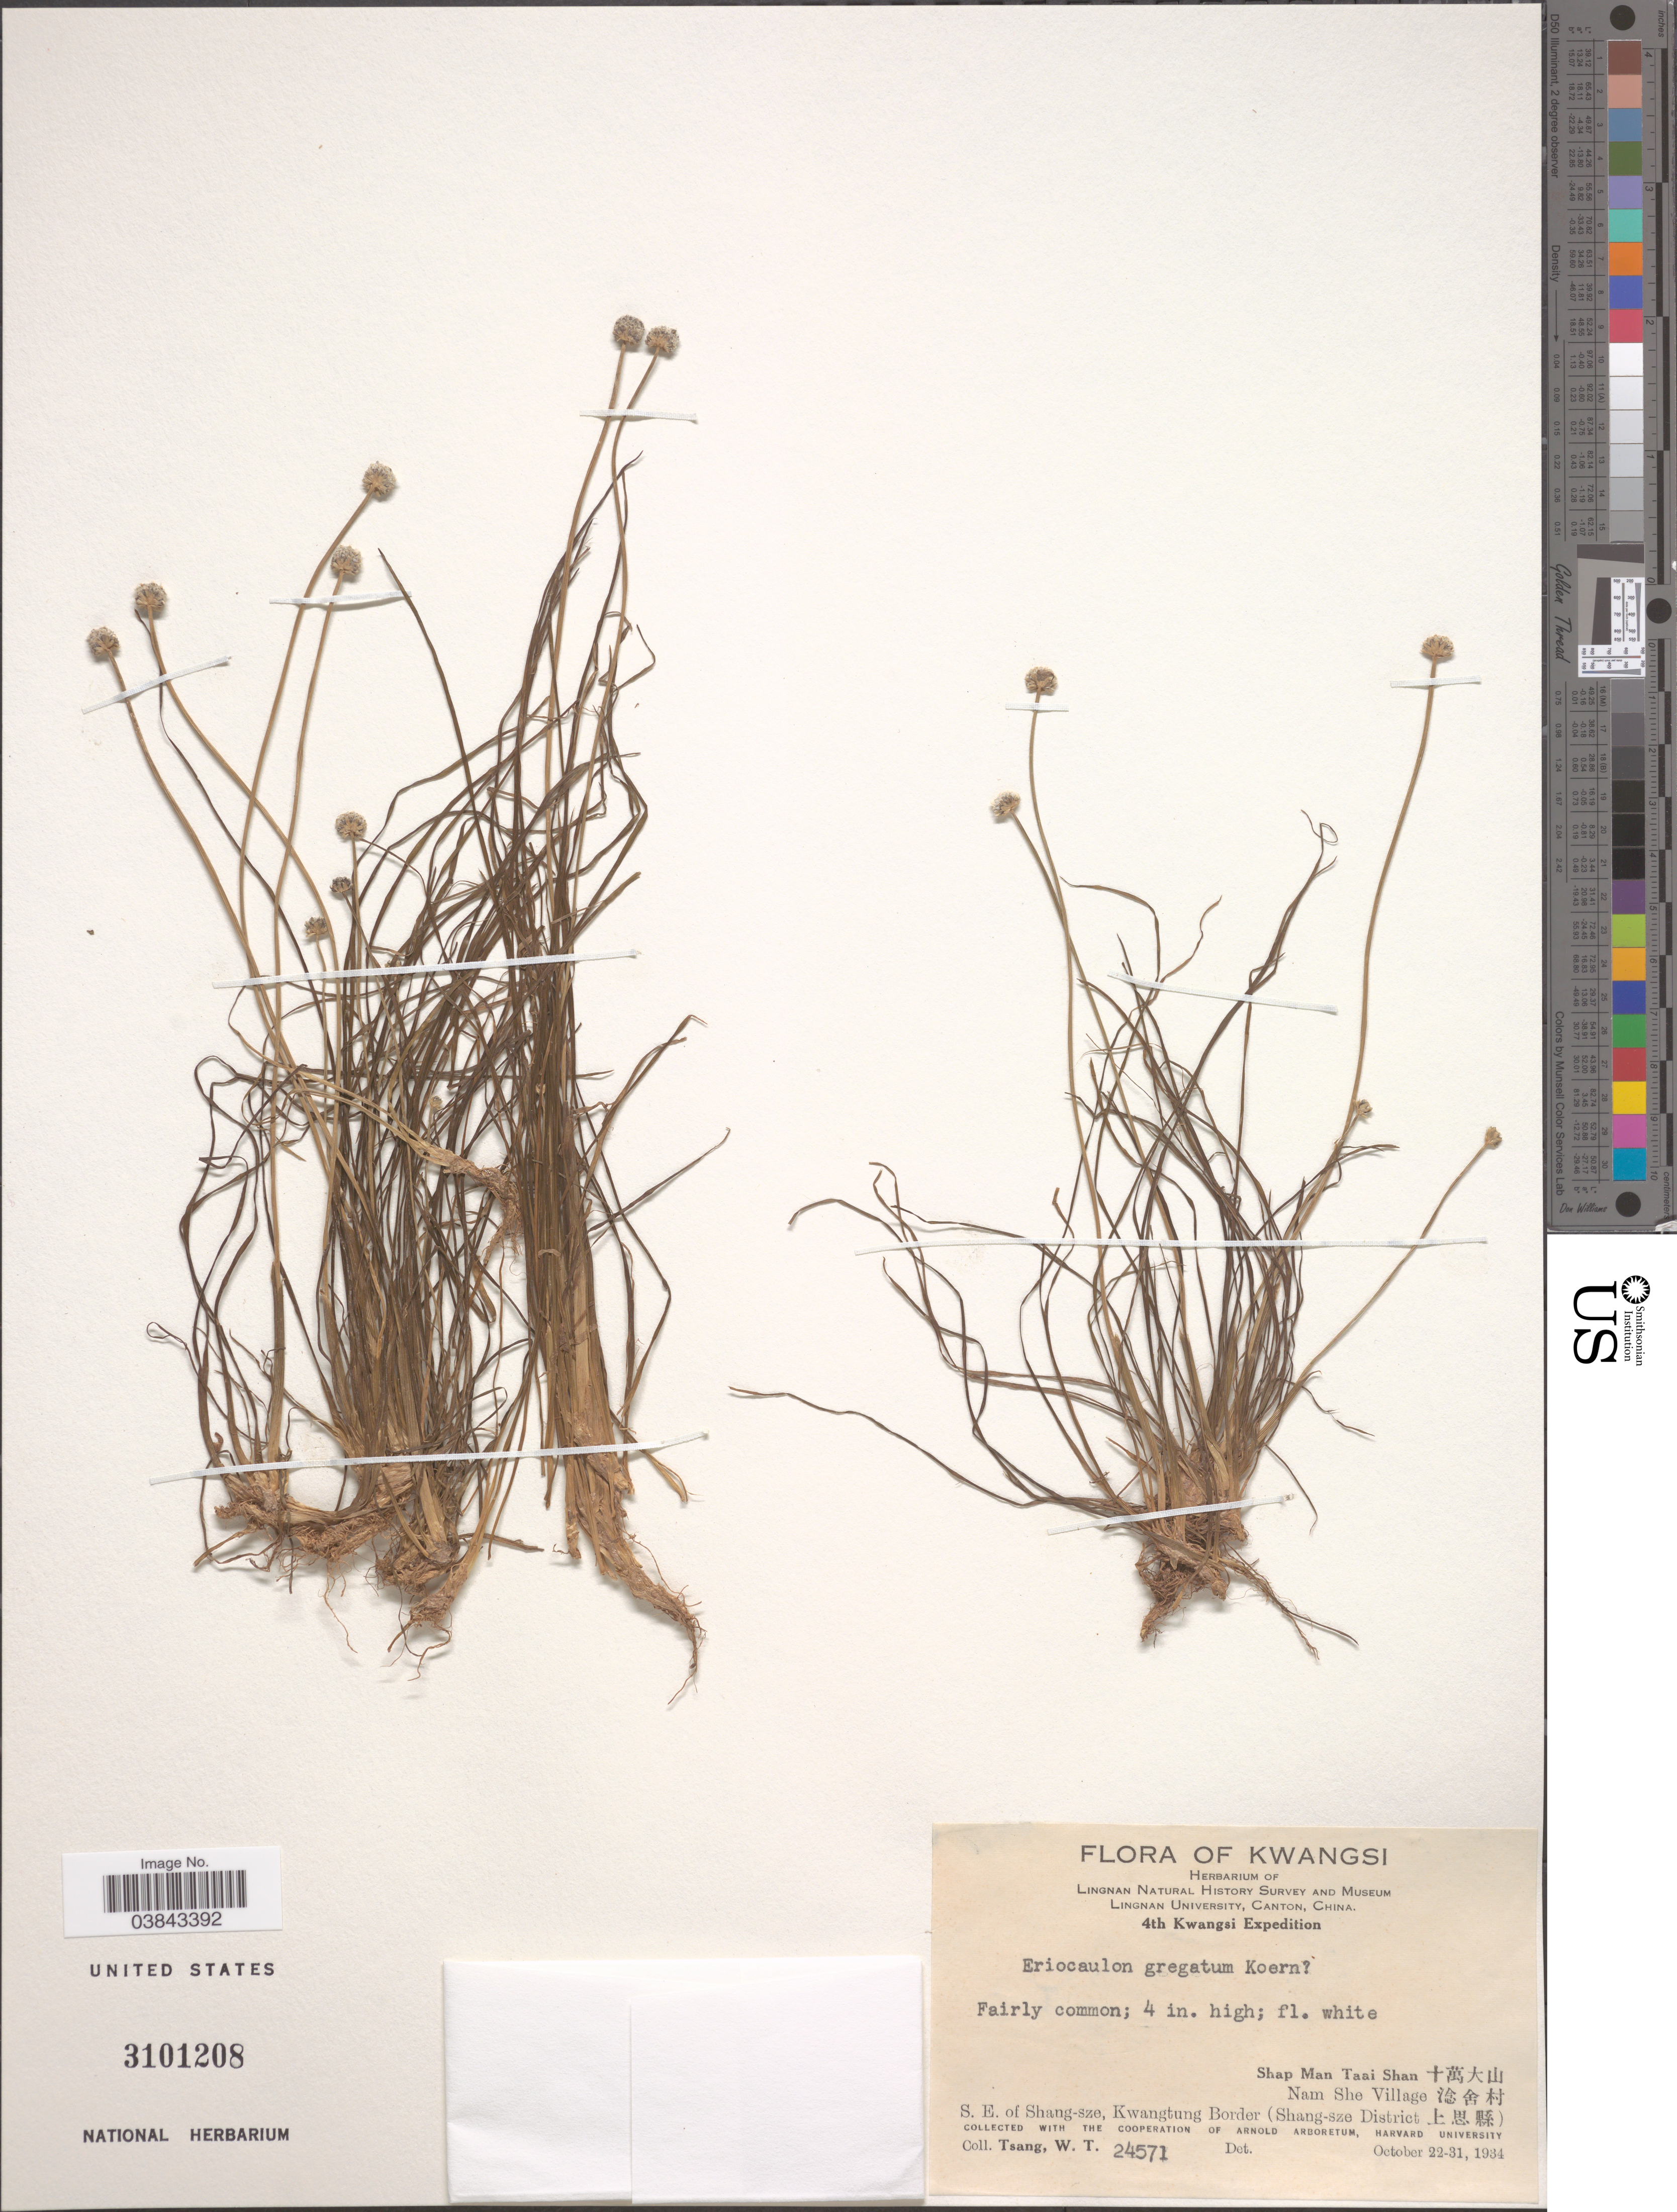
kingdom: Plantae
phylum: Tracheophyta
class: Liliopsida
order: Poales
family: Eriocaulaceae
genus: Eriocaulon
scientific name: Eriocaulon gregatum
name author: Körn.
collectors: W. T. Tsang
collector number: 24571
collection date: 1934-10-22/1934-10-31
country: China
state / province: Guangxi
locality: Kwangsi. Shap Man Taai Shan. X. Nam She Village. X. S.E. of Shang-sze, Kwangtung Border (Shang-sze District, X).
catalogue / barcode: US 3101208